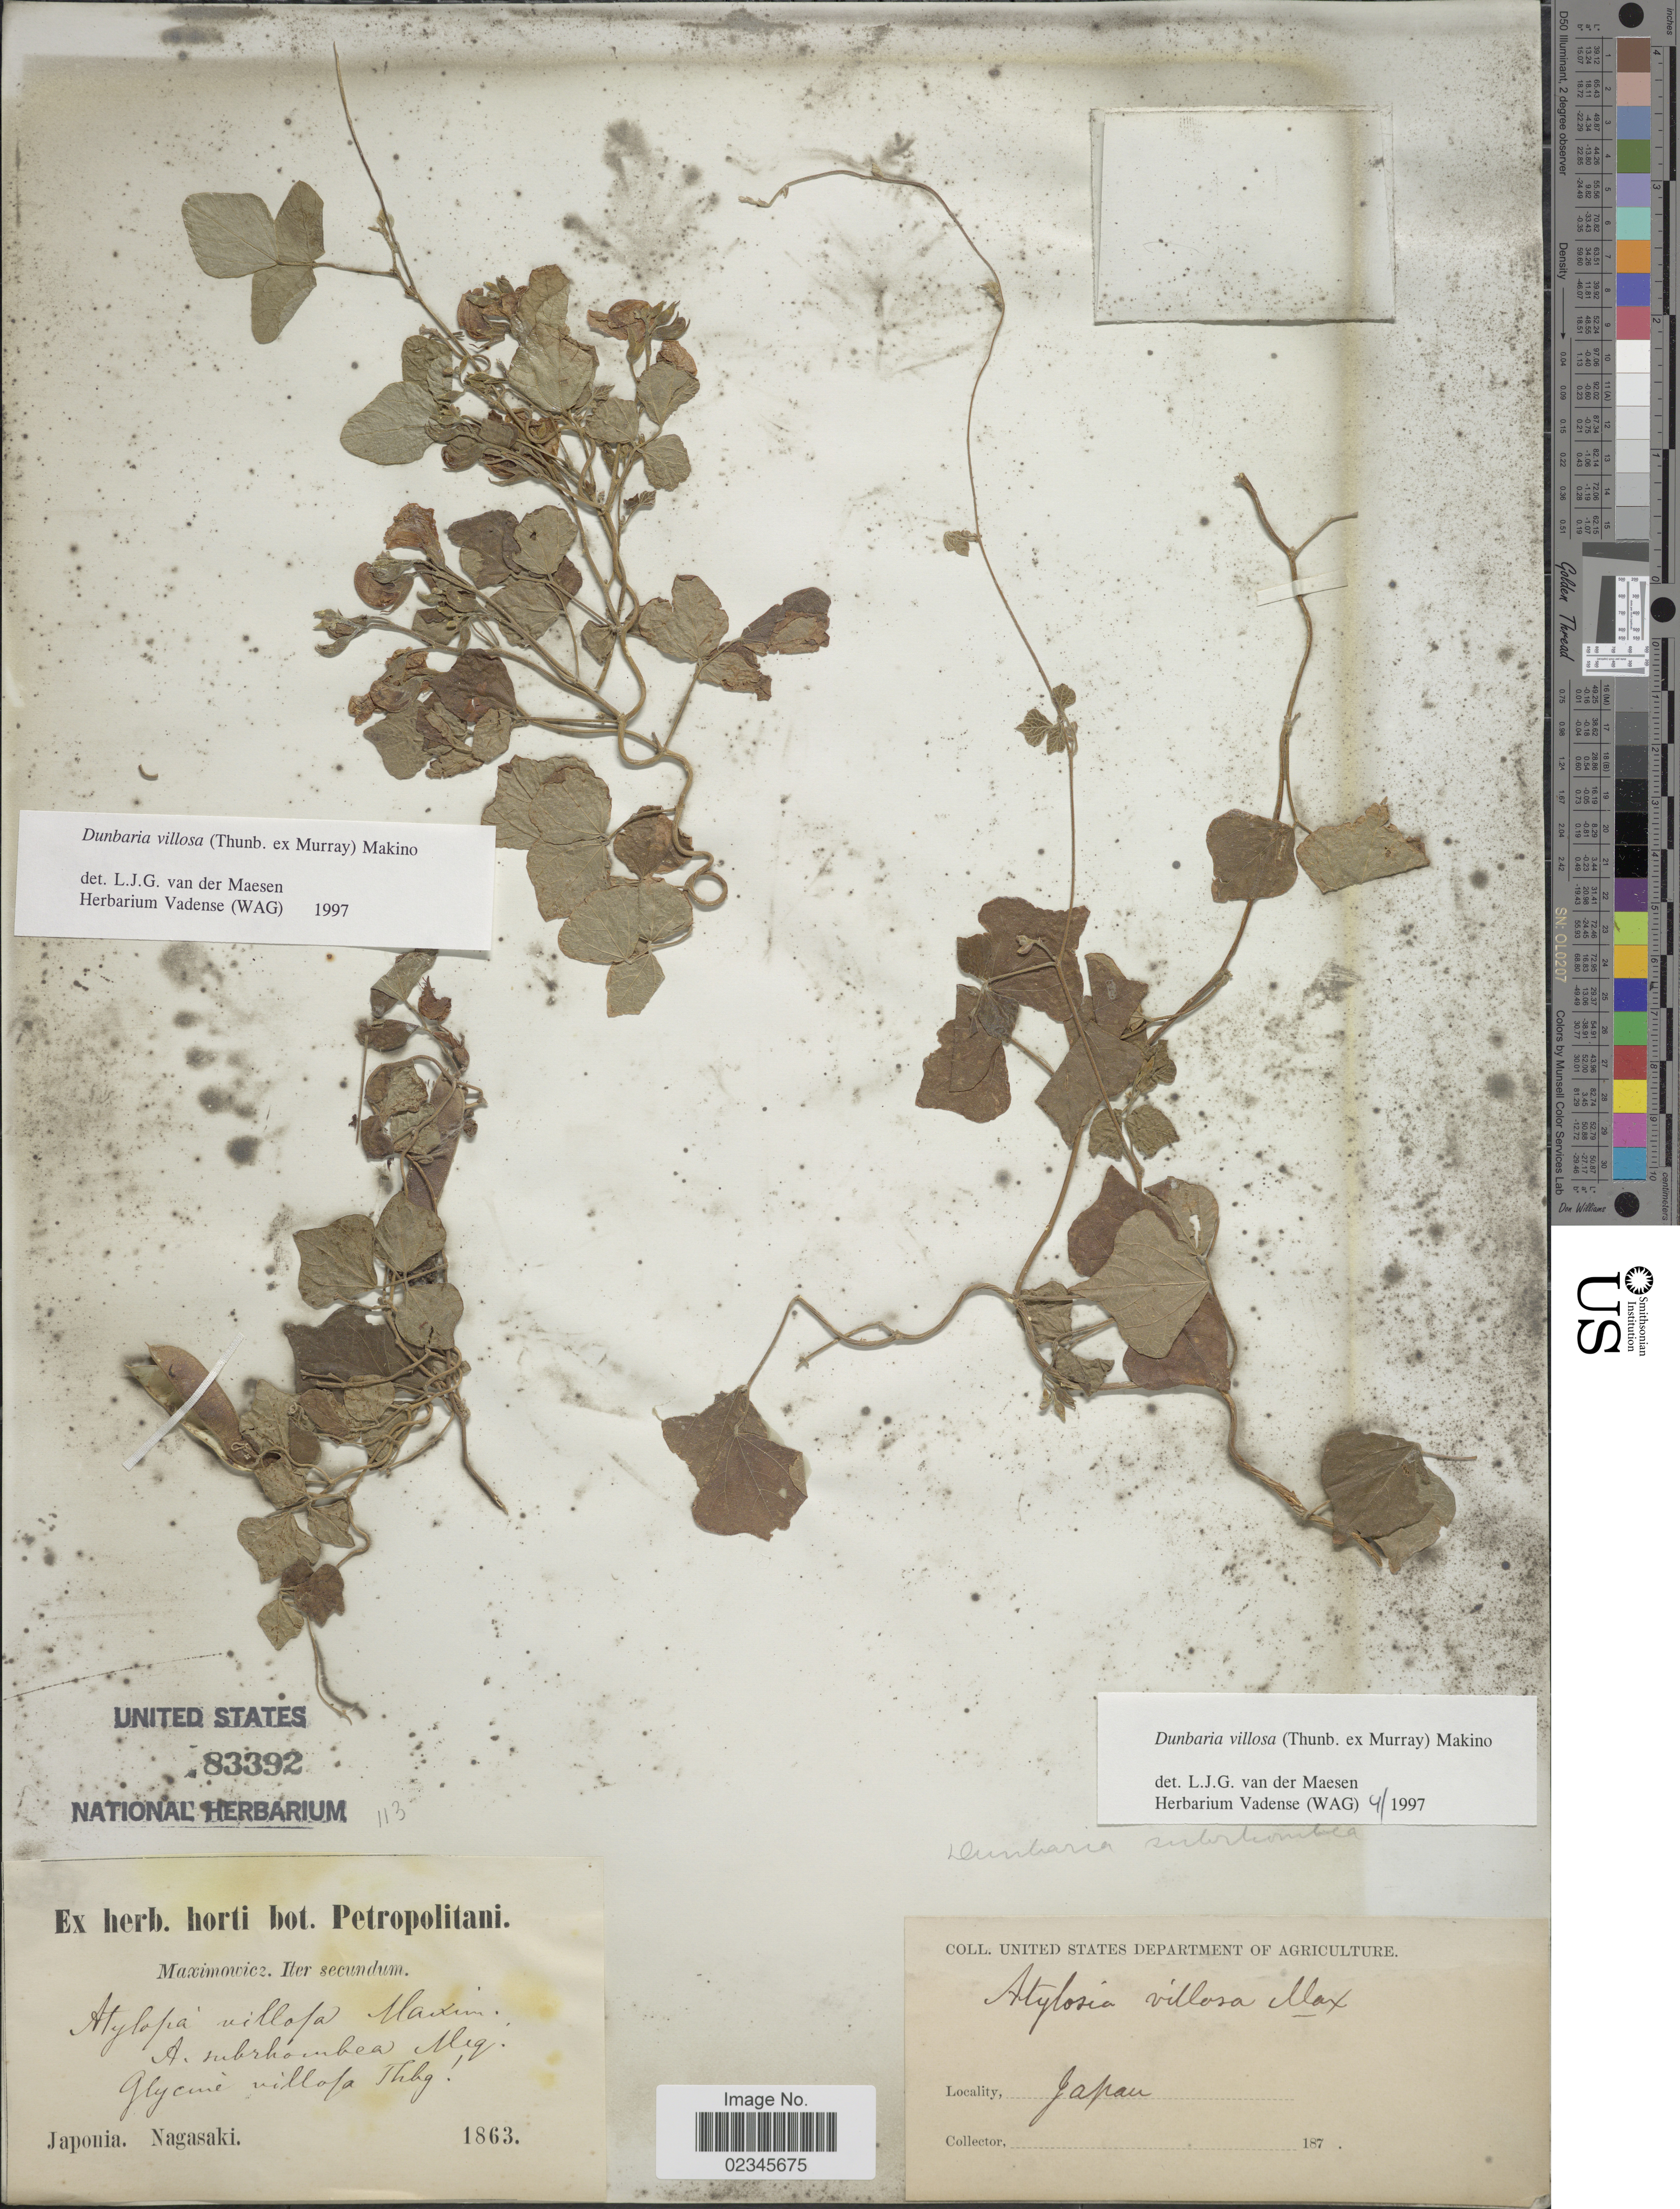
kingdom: Plantae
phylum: Tracheophyta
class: Magnoliopsida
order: Fabales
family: Fabaceae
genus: Dunbaria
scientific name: Dunbaria villosa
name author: (Thunb.) Makino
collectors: Maximowicz, --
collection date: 1863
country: Japan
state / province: Nagasaki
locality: Japonia, Iter secundum.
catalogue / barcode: US 83392